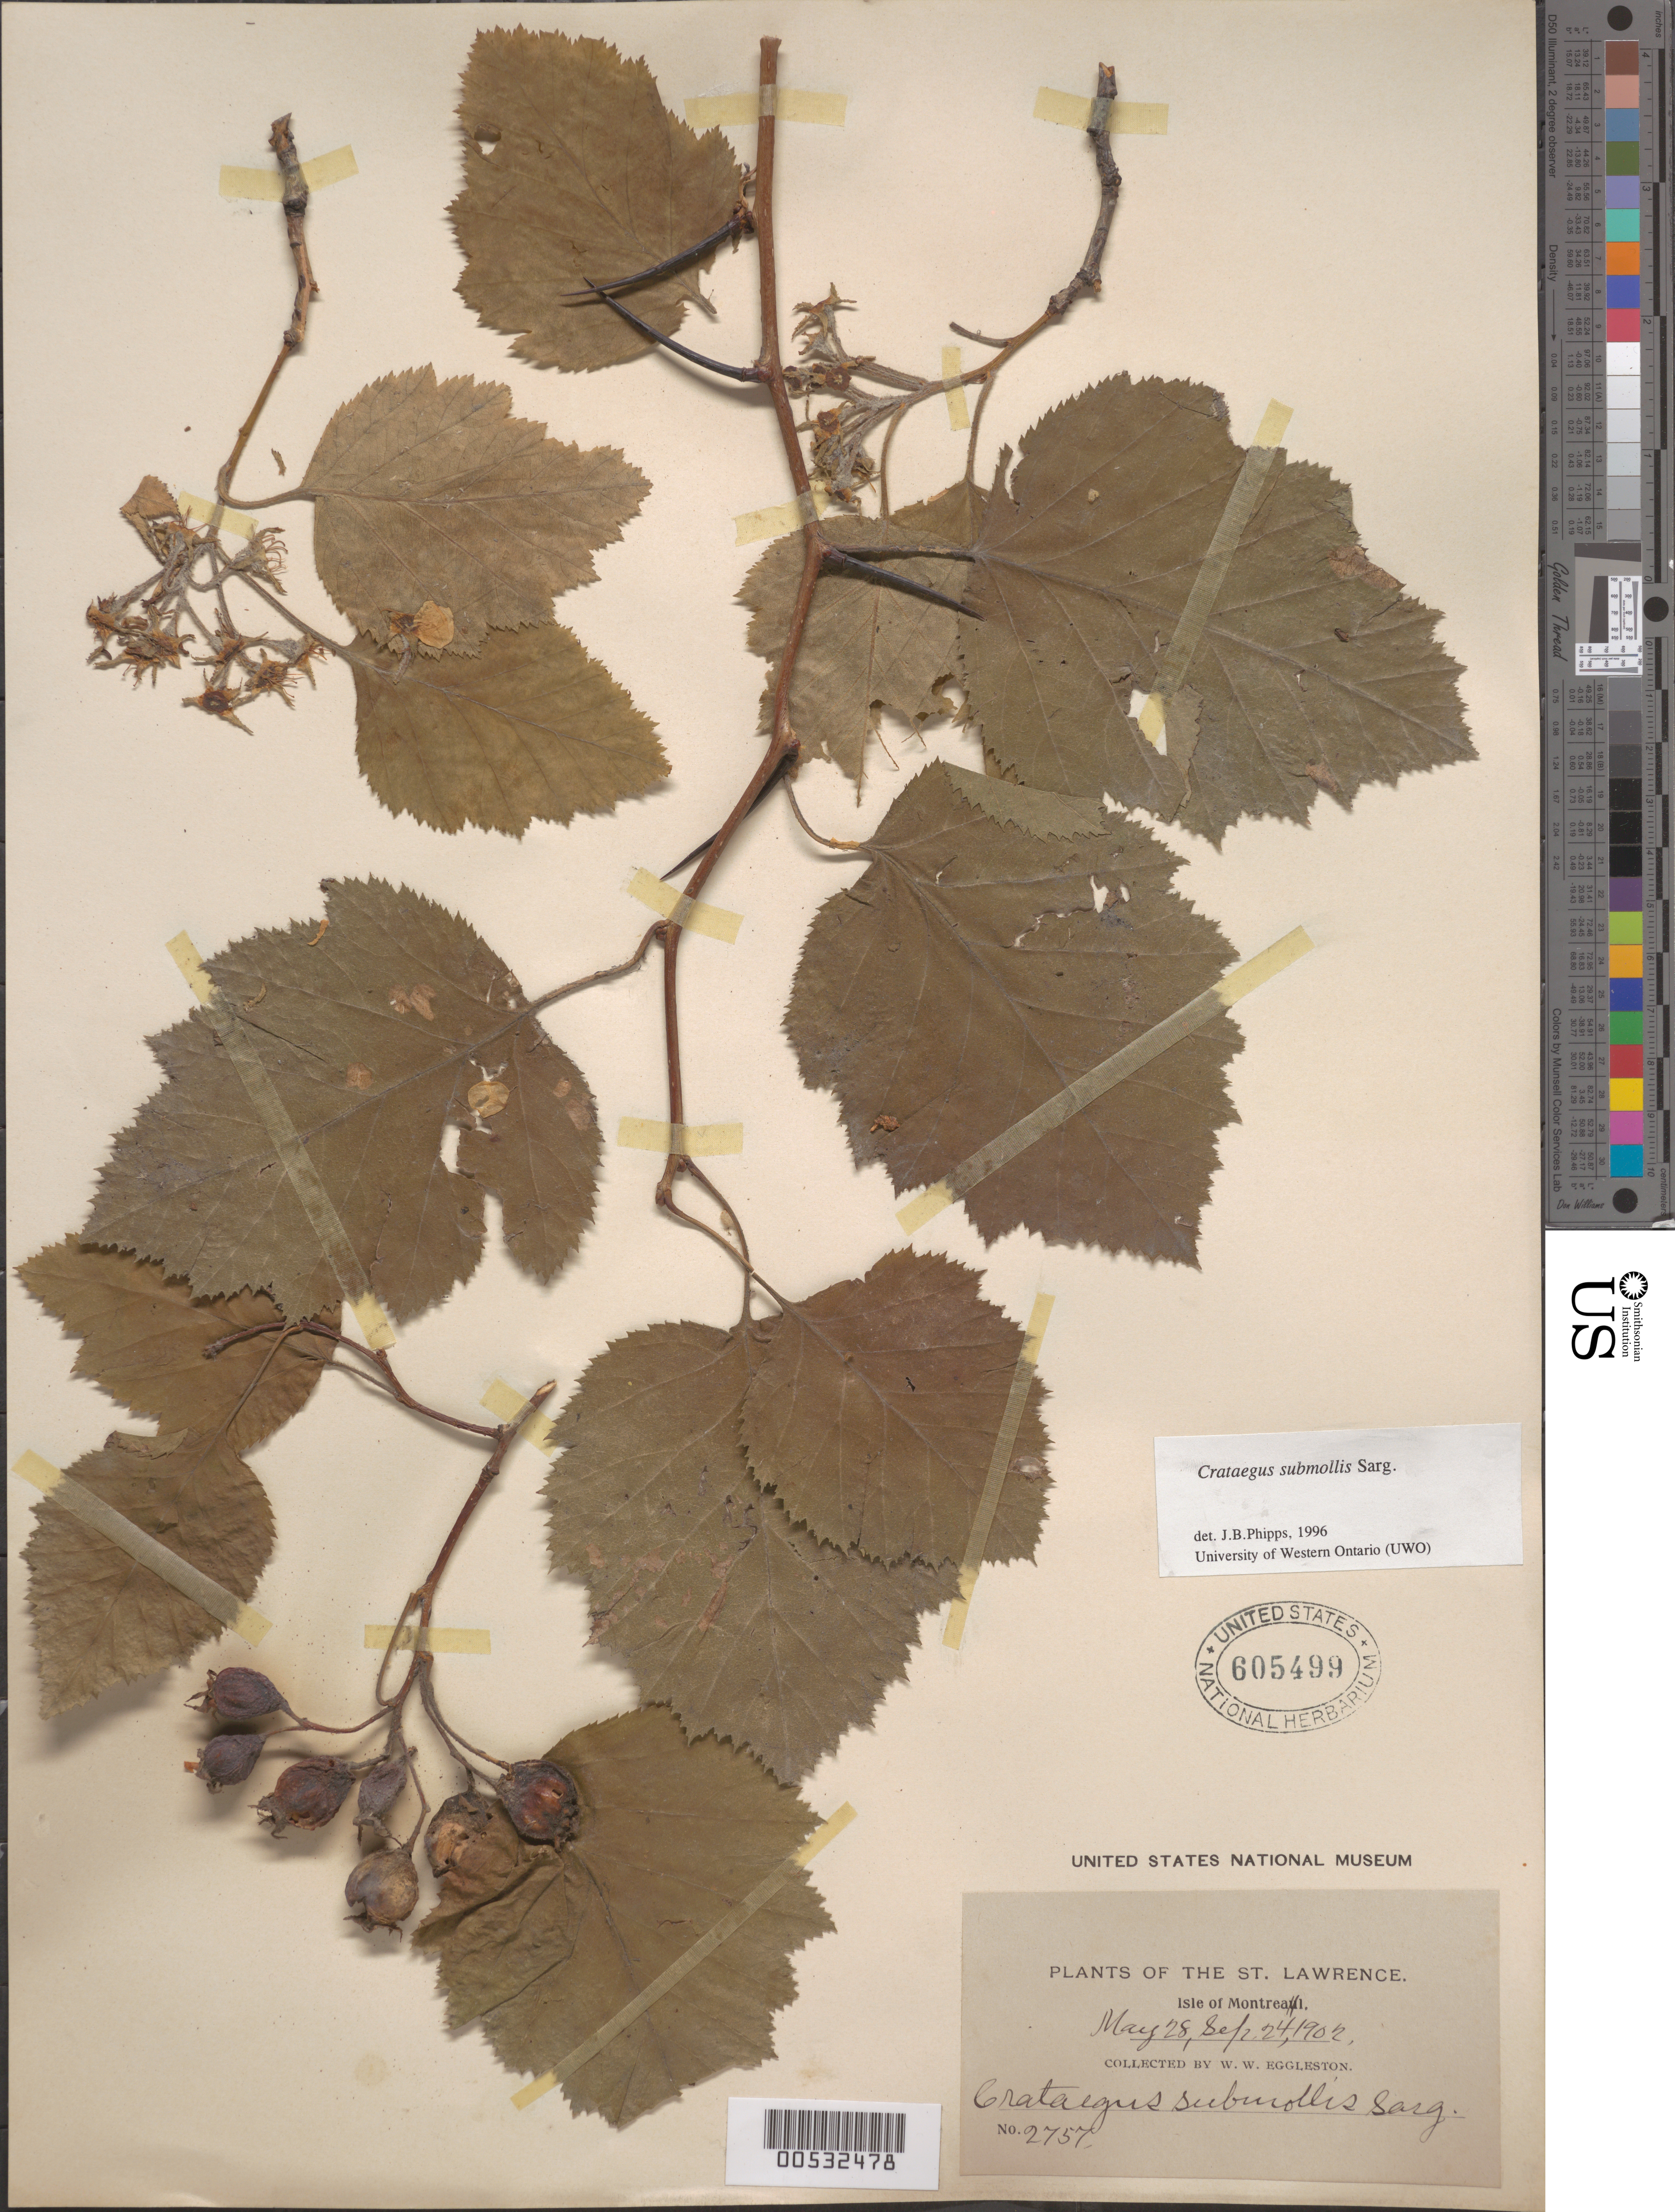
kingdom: Plantae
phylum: Tracheophyta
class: Magnoliopsida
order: Rosales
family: Rosaceae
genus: Crataegus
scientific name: Crataegus submollis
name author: Sarg.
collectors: W. W. Eggleston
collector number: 2757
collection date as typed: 28 May 1902 and 24 Sep 1902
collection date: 1902-05-28,1902-09-24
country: Canada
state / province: Quebec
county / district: Montréal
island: Ile de Montréal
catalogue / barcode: US 605499